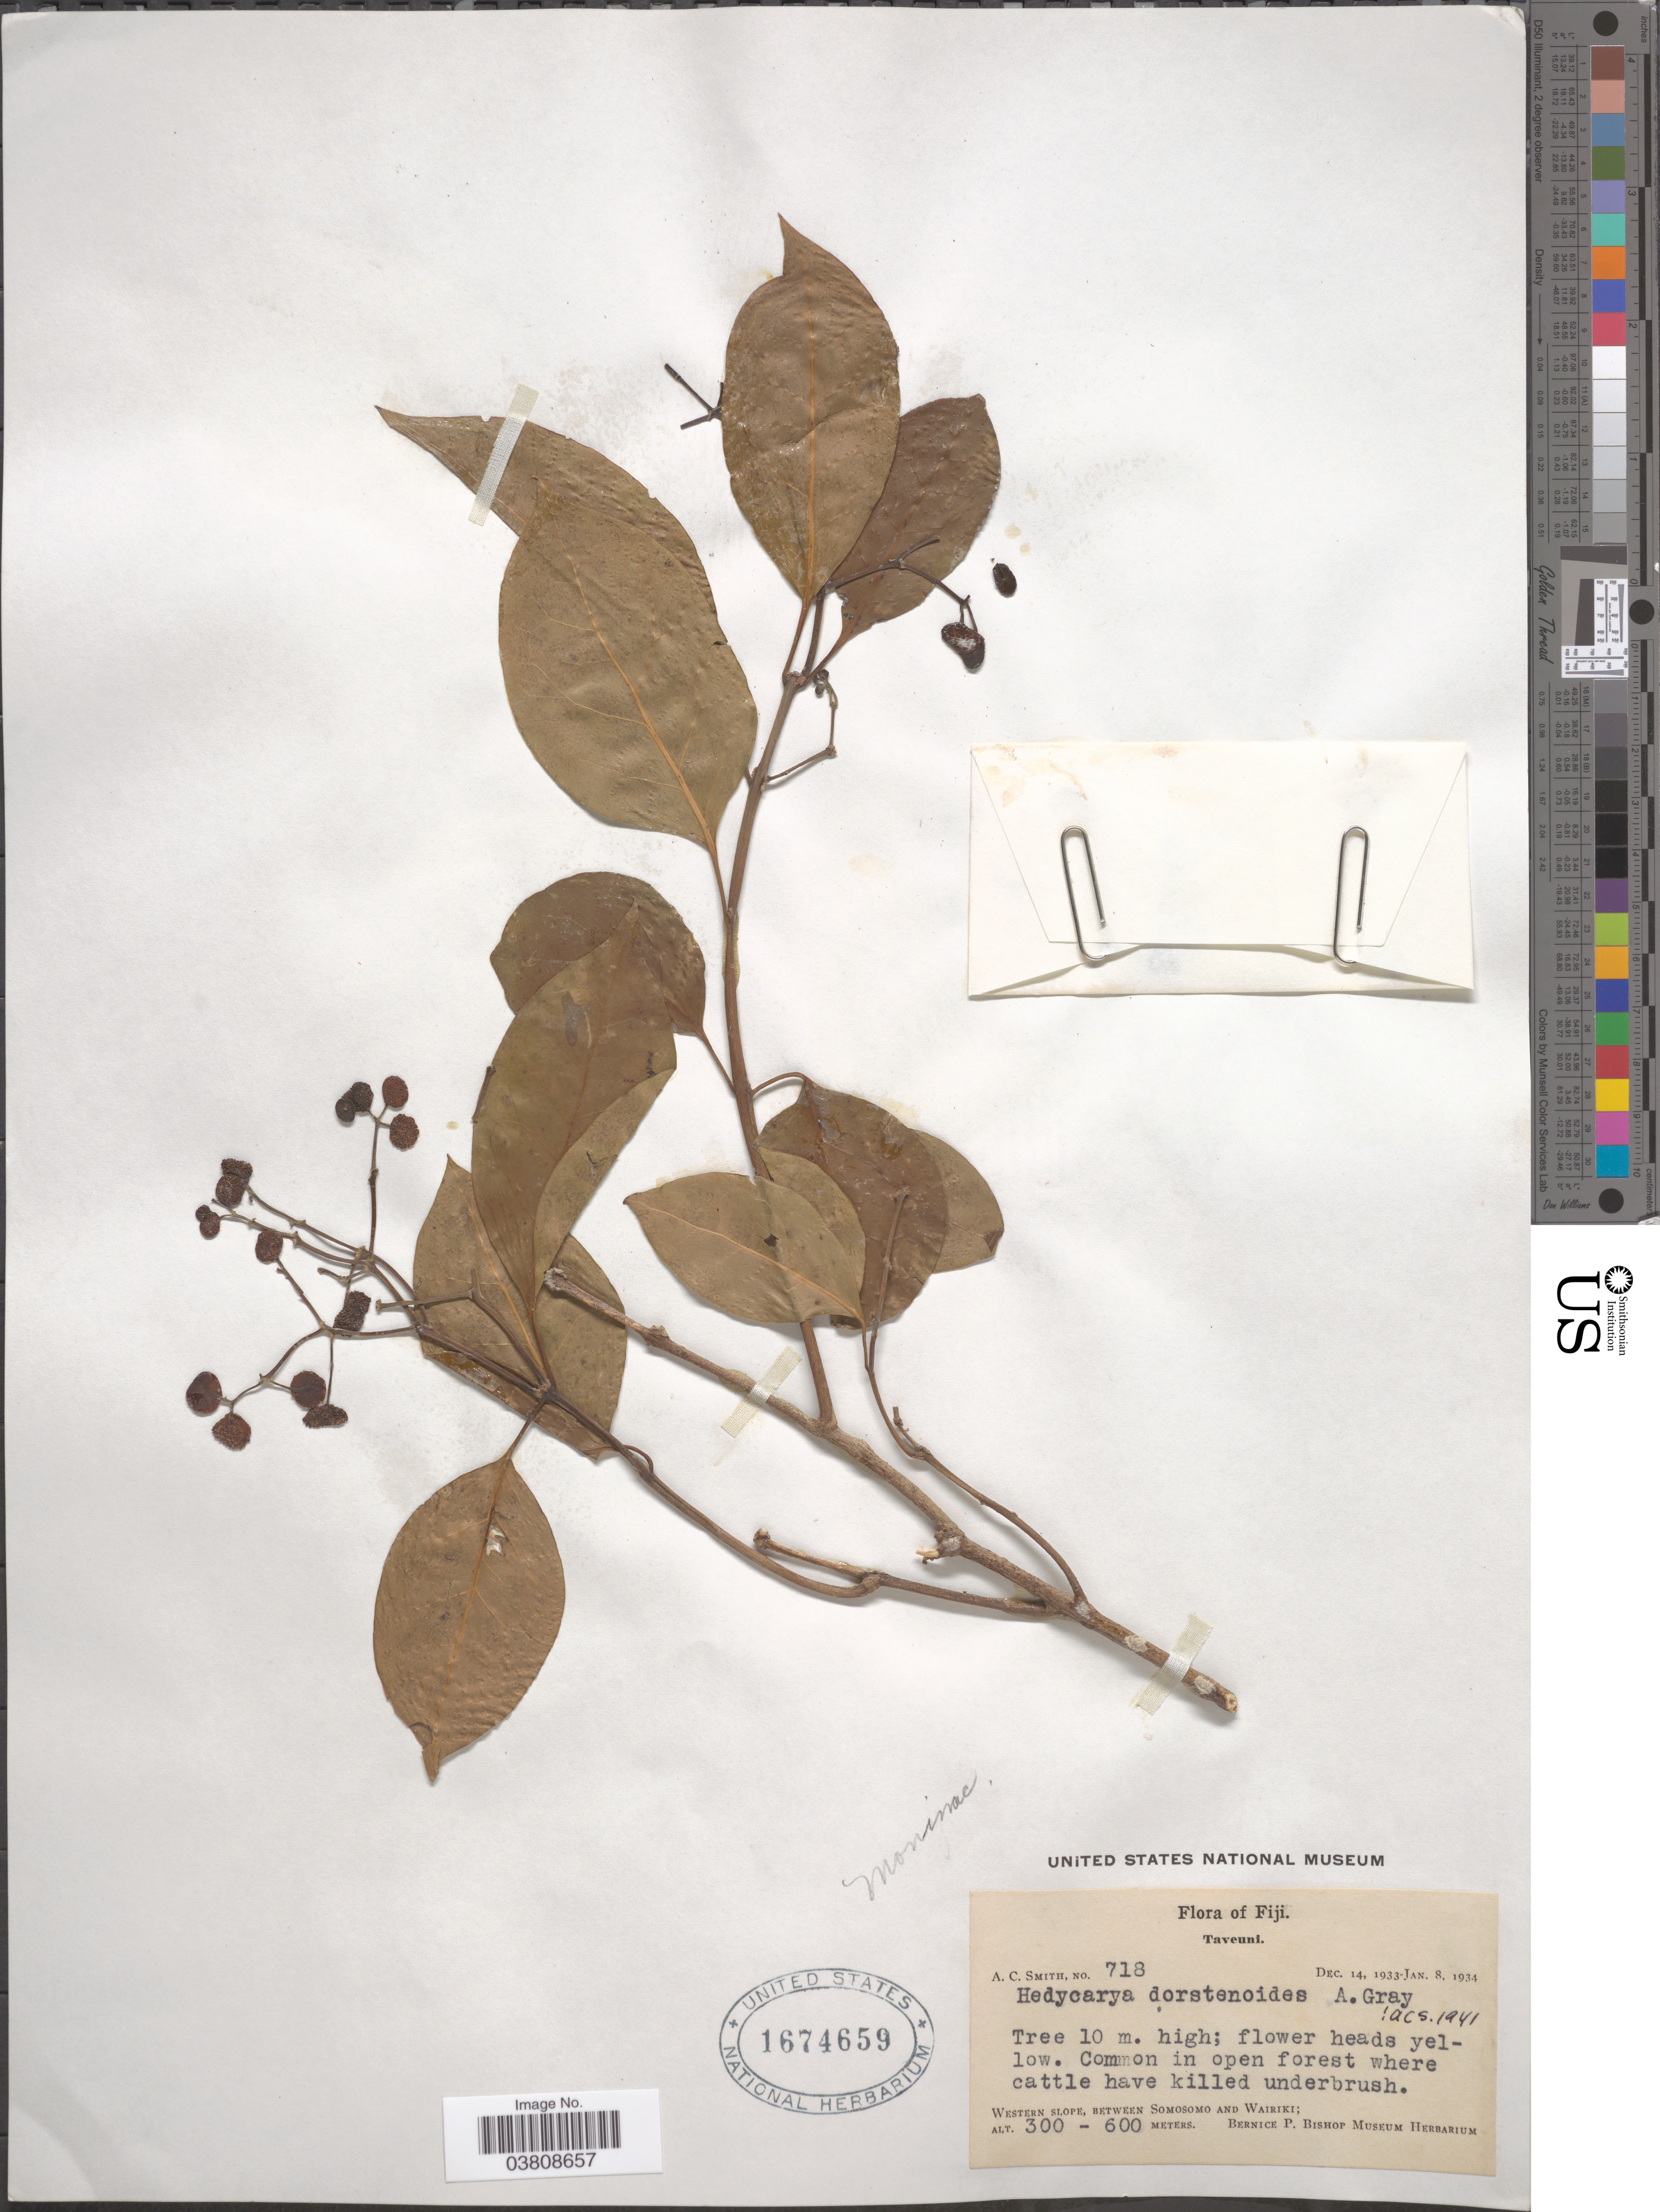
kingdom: Plantae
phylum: Tracheophyta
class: Magnoliopsida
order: Laurales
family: Monimiaceae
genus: Hedycarya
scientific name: Hedycarya dorstenioides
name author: A. Gray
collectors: A. C. Smith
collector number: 718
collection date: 1933-12-14/1934-01-08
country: Fiji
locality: Taveuni. Western slope, between Somosomo and Wairiki.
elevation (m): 300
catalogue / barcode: US 1674659